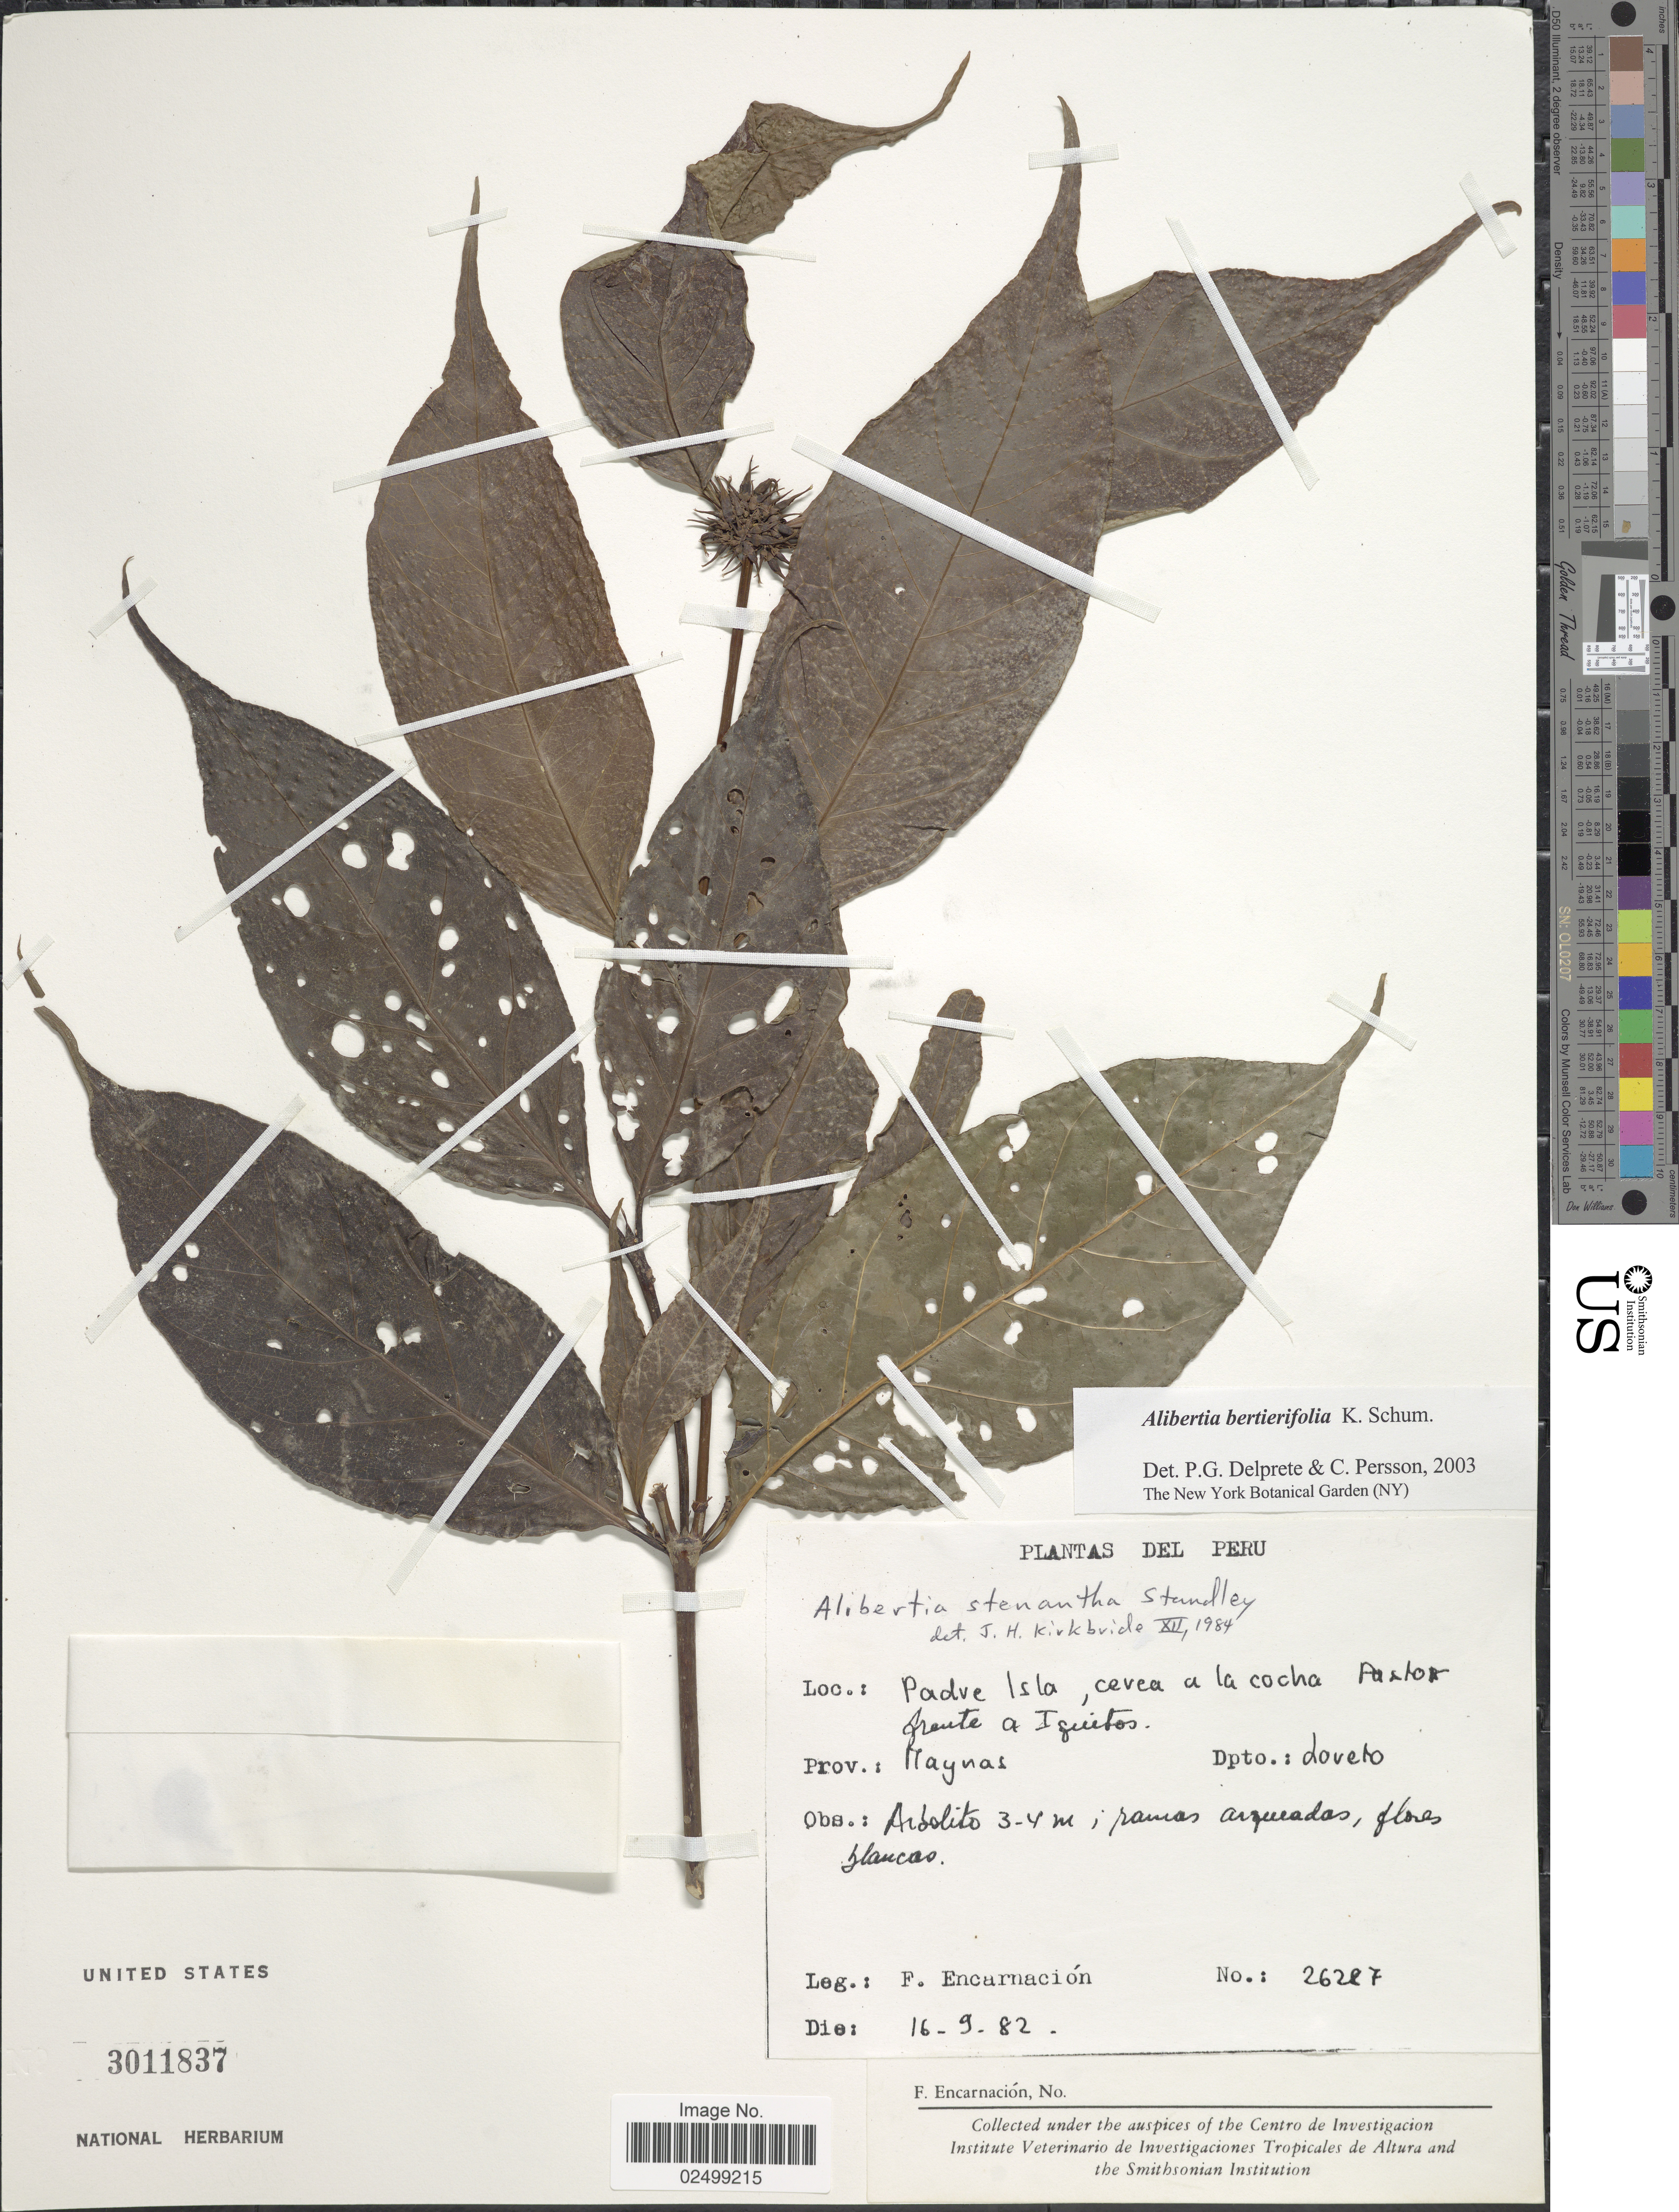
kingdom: Plantae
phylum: Tracheophyta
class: Magnoliopsida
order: Gentianales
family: Rubiaceae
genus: Alibertia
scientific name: Alibertia sp.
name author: K. Schum.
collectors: F. Encarnación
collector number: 26287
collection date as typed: Transcribed d/m/y: 16/9/82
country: Peru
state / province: Loreto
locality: Padre Isla, cerca a la cocha Pastor frente a Iquitos, Prov. Maynas, Dpto Loreto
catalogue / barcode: US 3011837